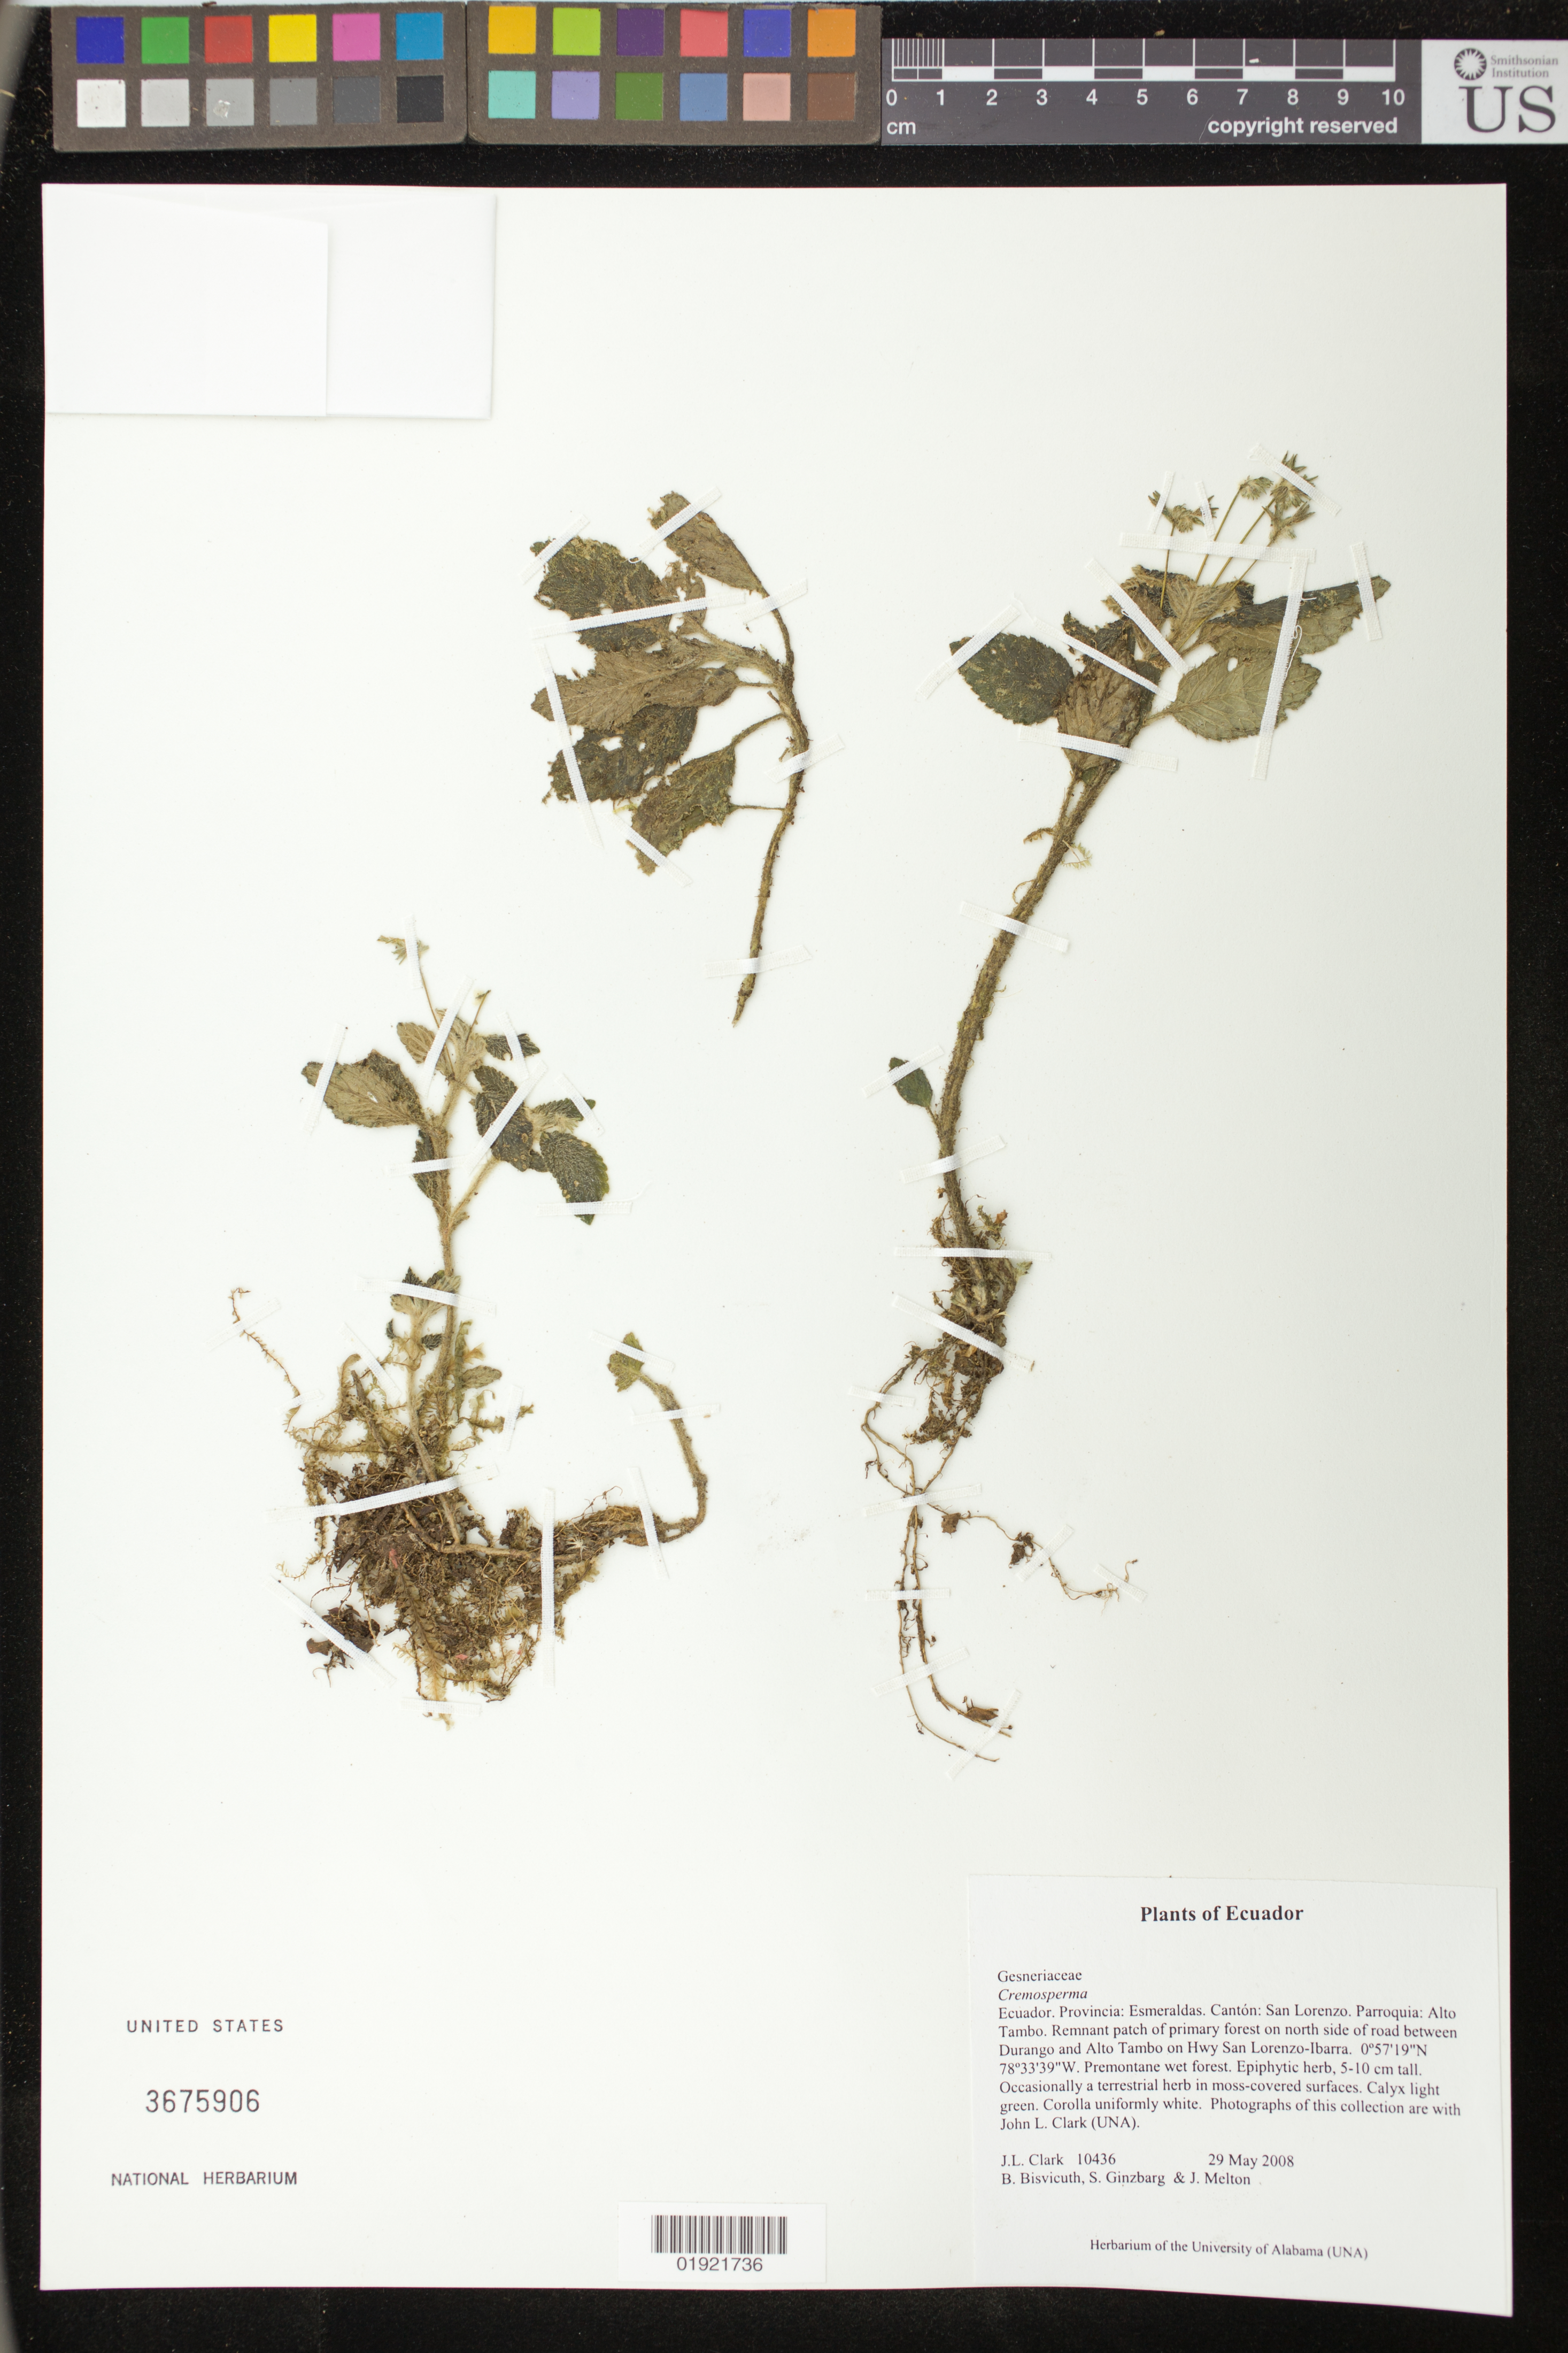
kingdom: Plantae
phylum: Tracheophyta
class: Magnoliopsida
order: Lamiales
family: Gesneriaceae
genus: Cremosperma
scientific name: Cremosperma sp.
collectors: J. L. Clark, B. Bisvicuth, S. Ginzbarg & J. Melton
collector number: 10436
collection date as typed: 29 May 2008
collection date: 2008-05-29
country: Ecuador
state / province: Esmeraldas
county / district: San Lorenzo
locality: Parroquia: Alto Tambo. Remnant patch of primary forest on north side of road between Durango and Alto Tambo on Hwy San Lorenzo-Ibarra.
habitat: Premontane wet forest.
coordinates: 0 57 19 N, 78 33 39 W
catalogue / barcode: US 3675906